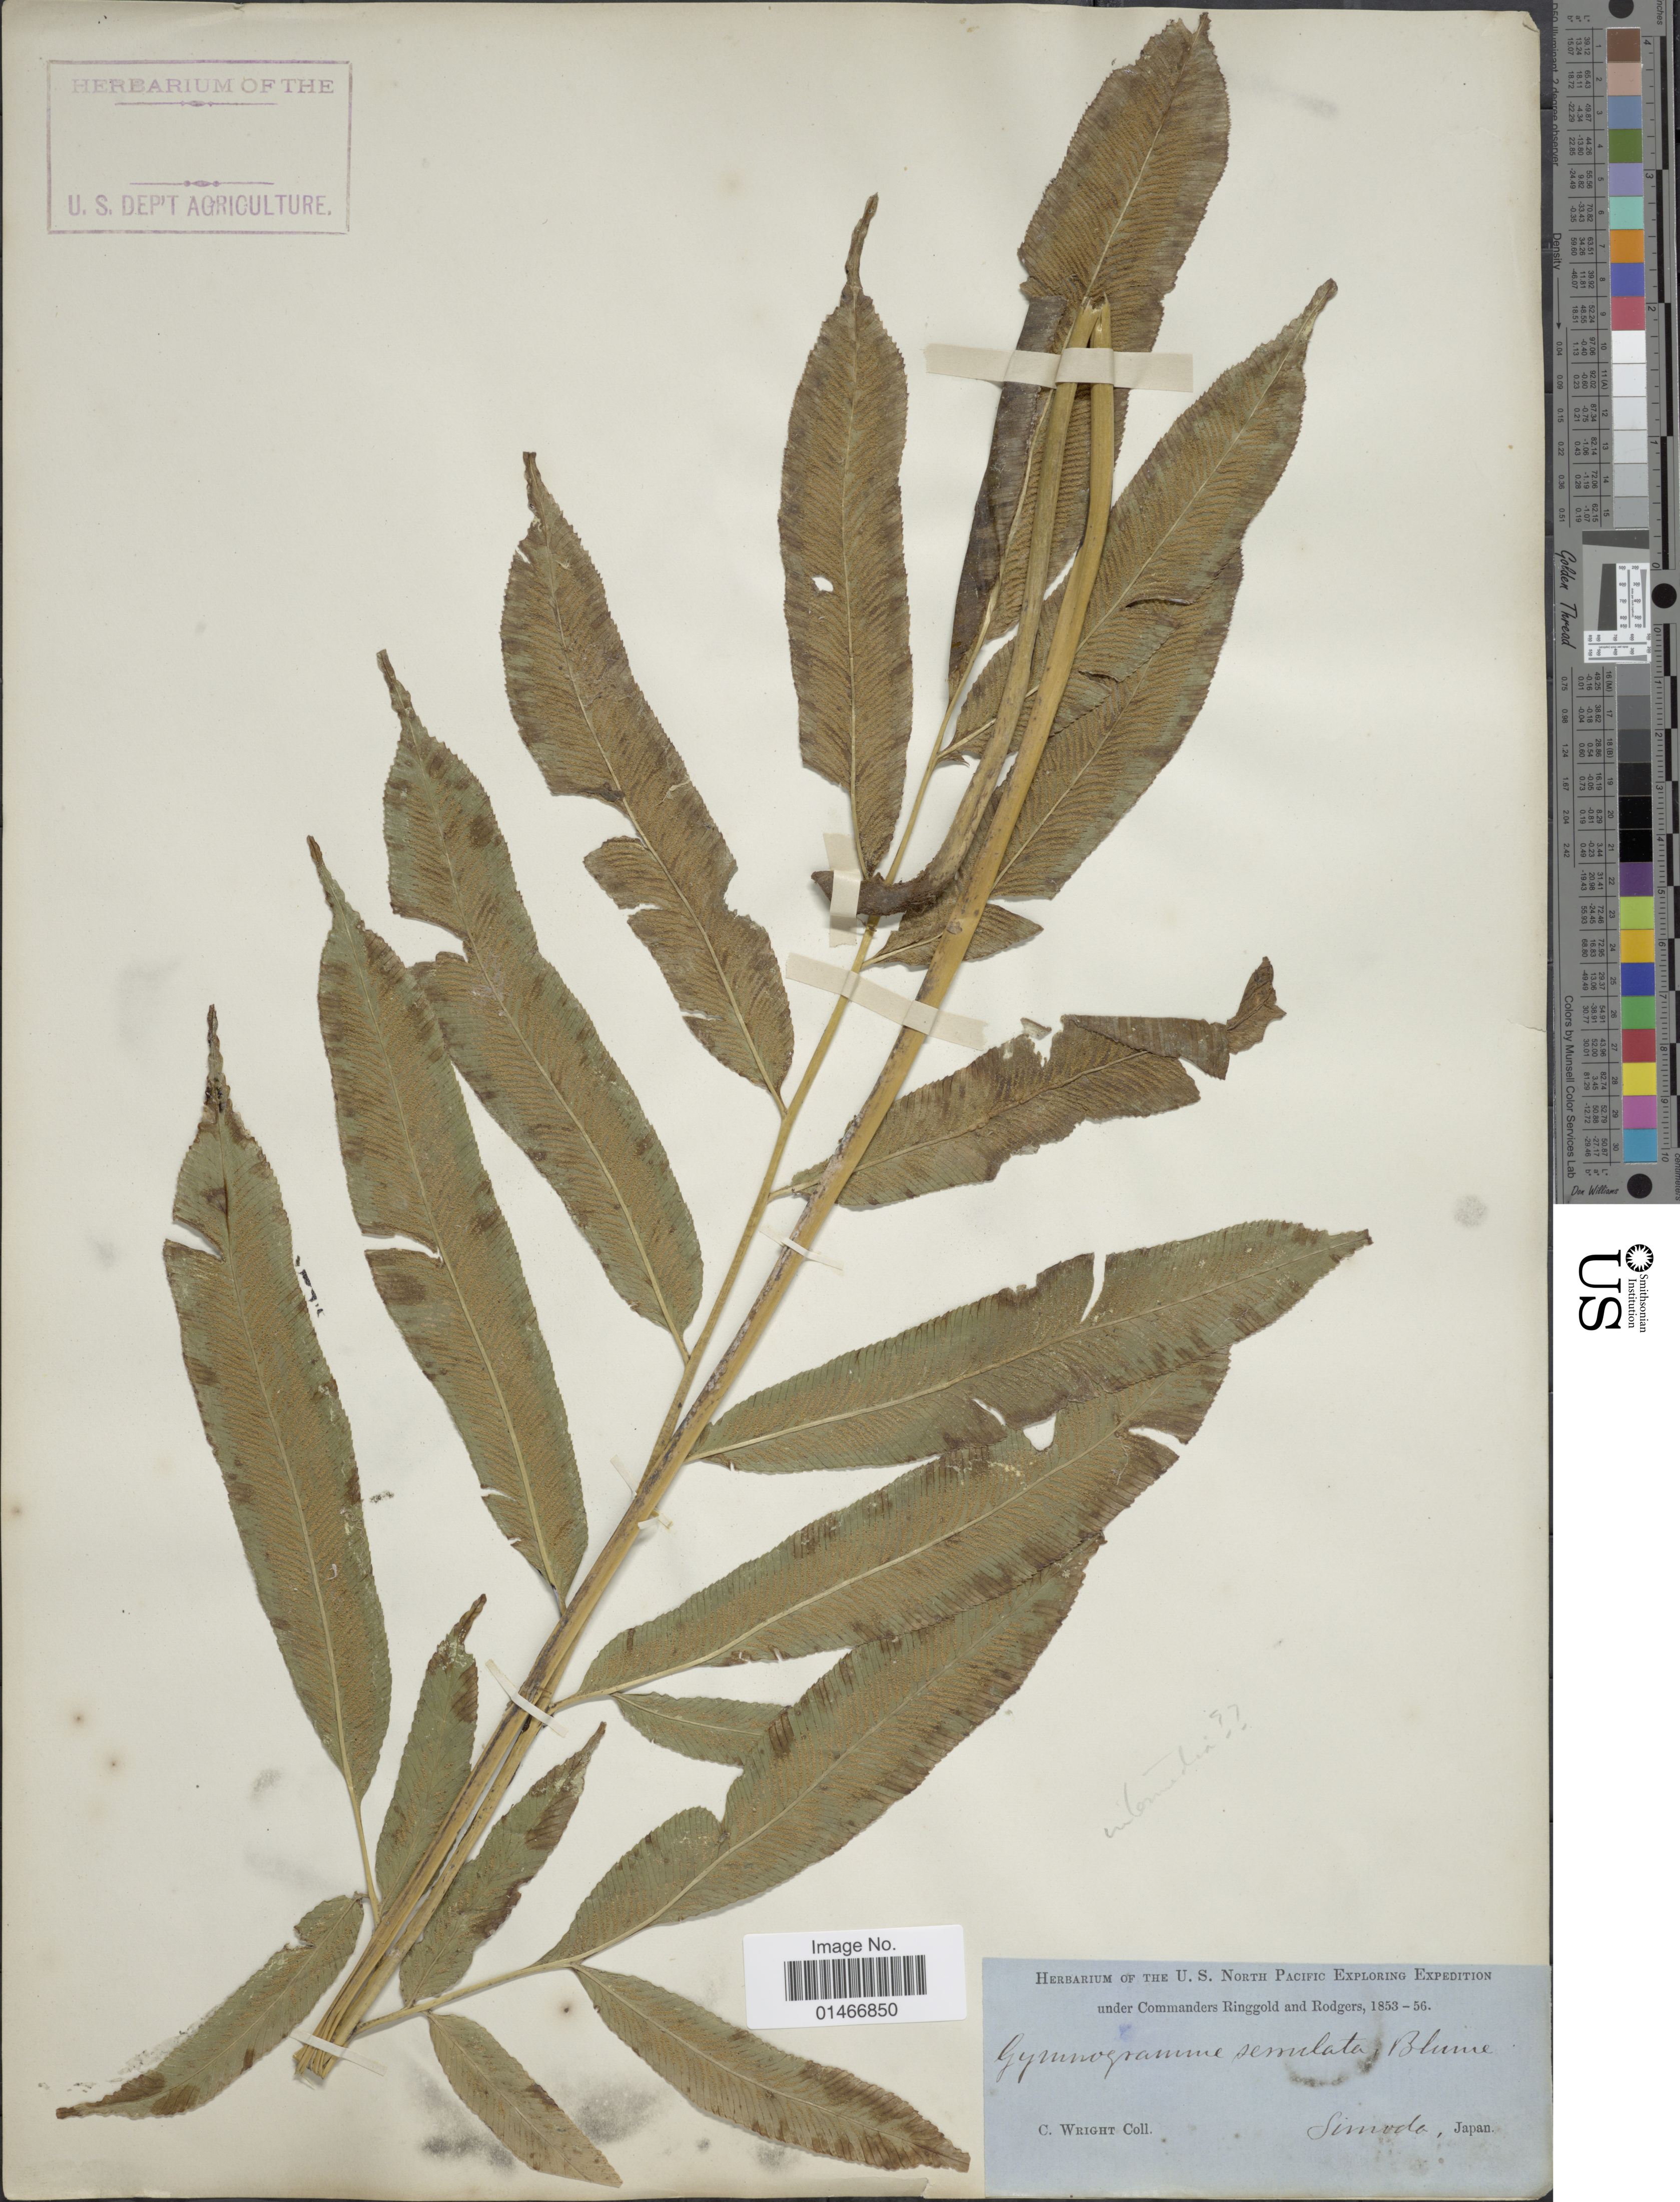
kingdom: Plantae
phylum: Tracheophyta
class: Polypodiopsida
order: Polypodiales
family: Pteridaceae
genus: Coniogramme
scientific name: Coniogramme intermedia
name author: Hieron.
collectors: C. Wright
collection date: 1853/1856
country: Japan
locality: Simoda.